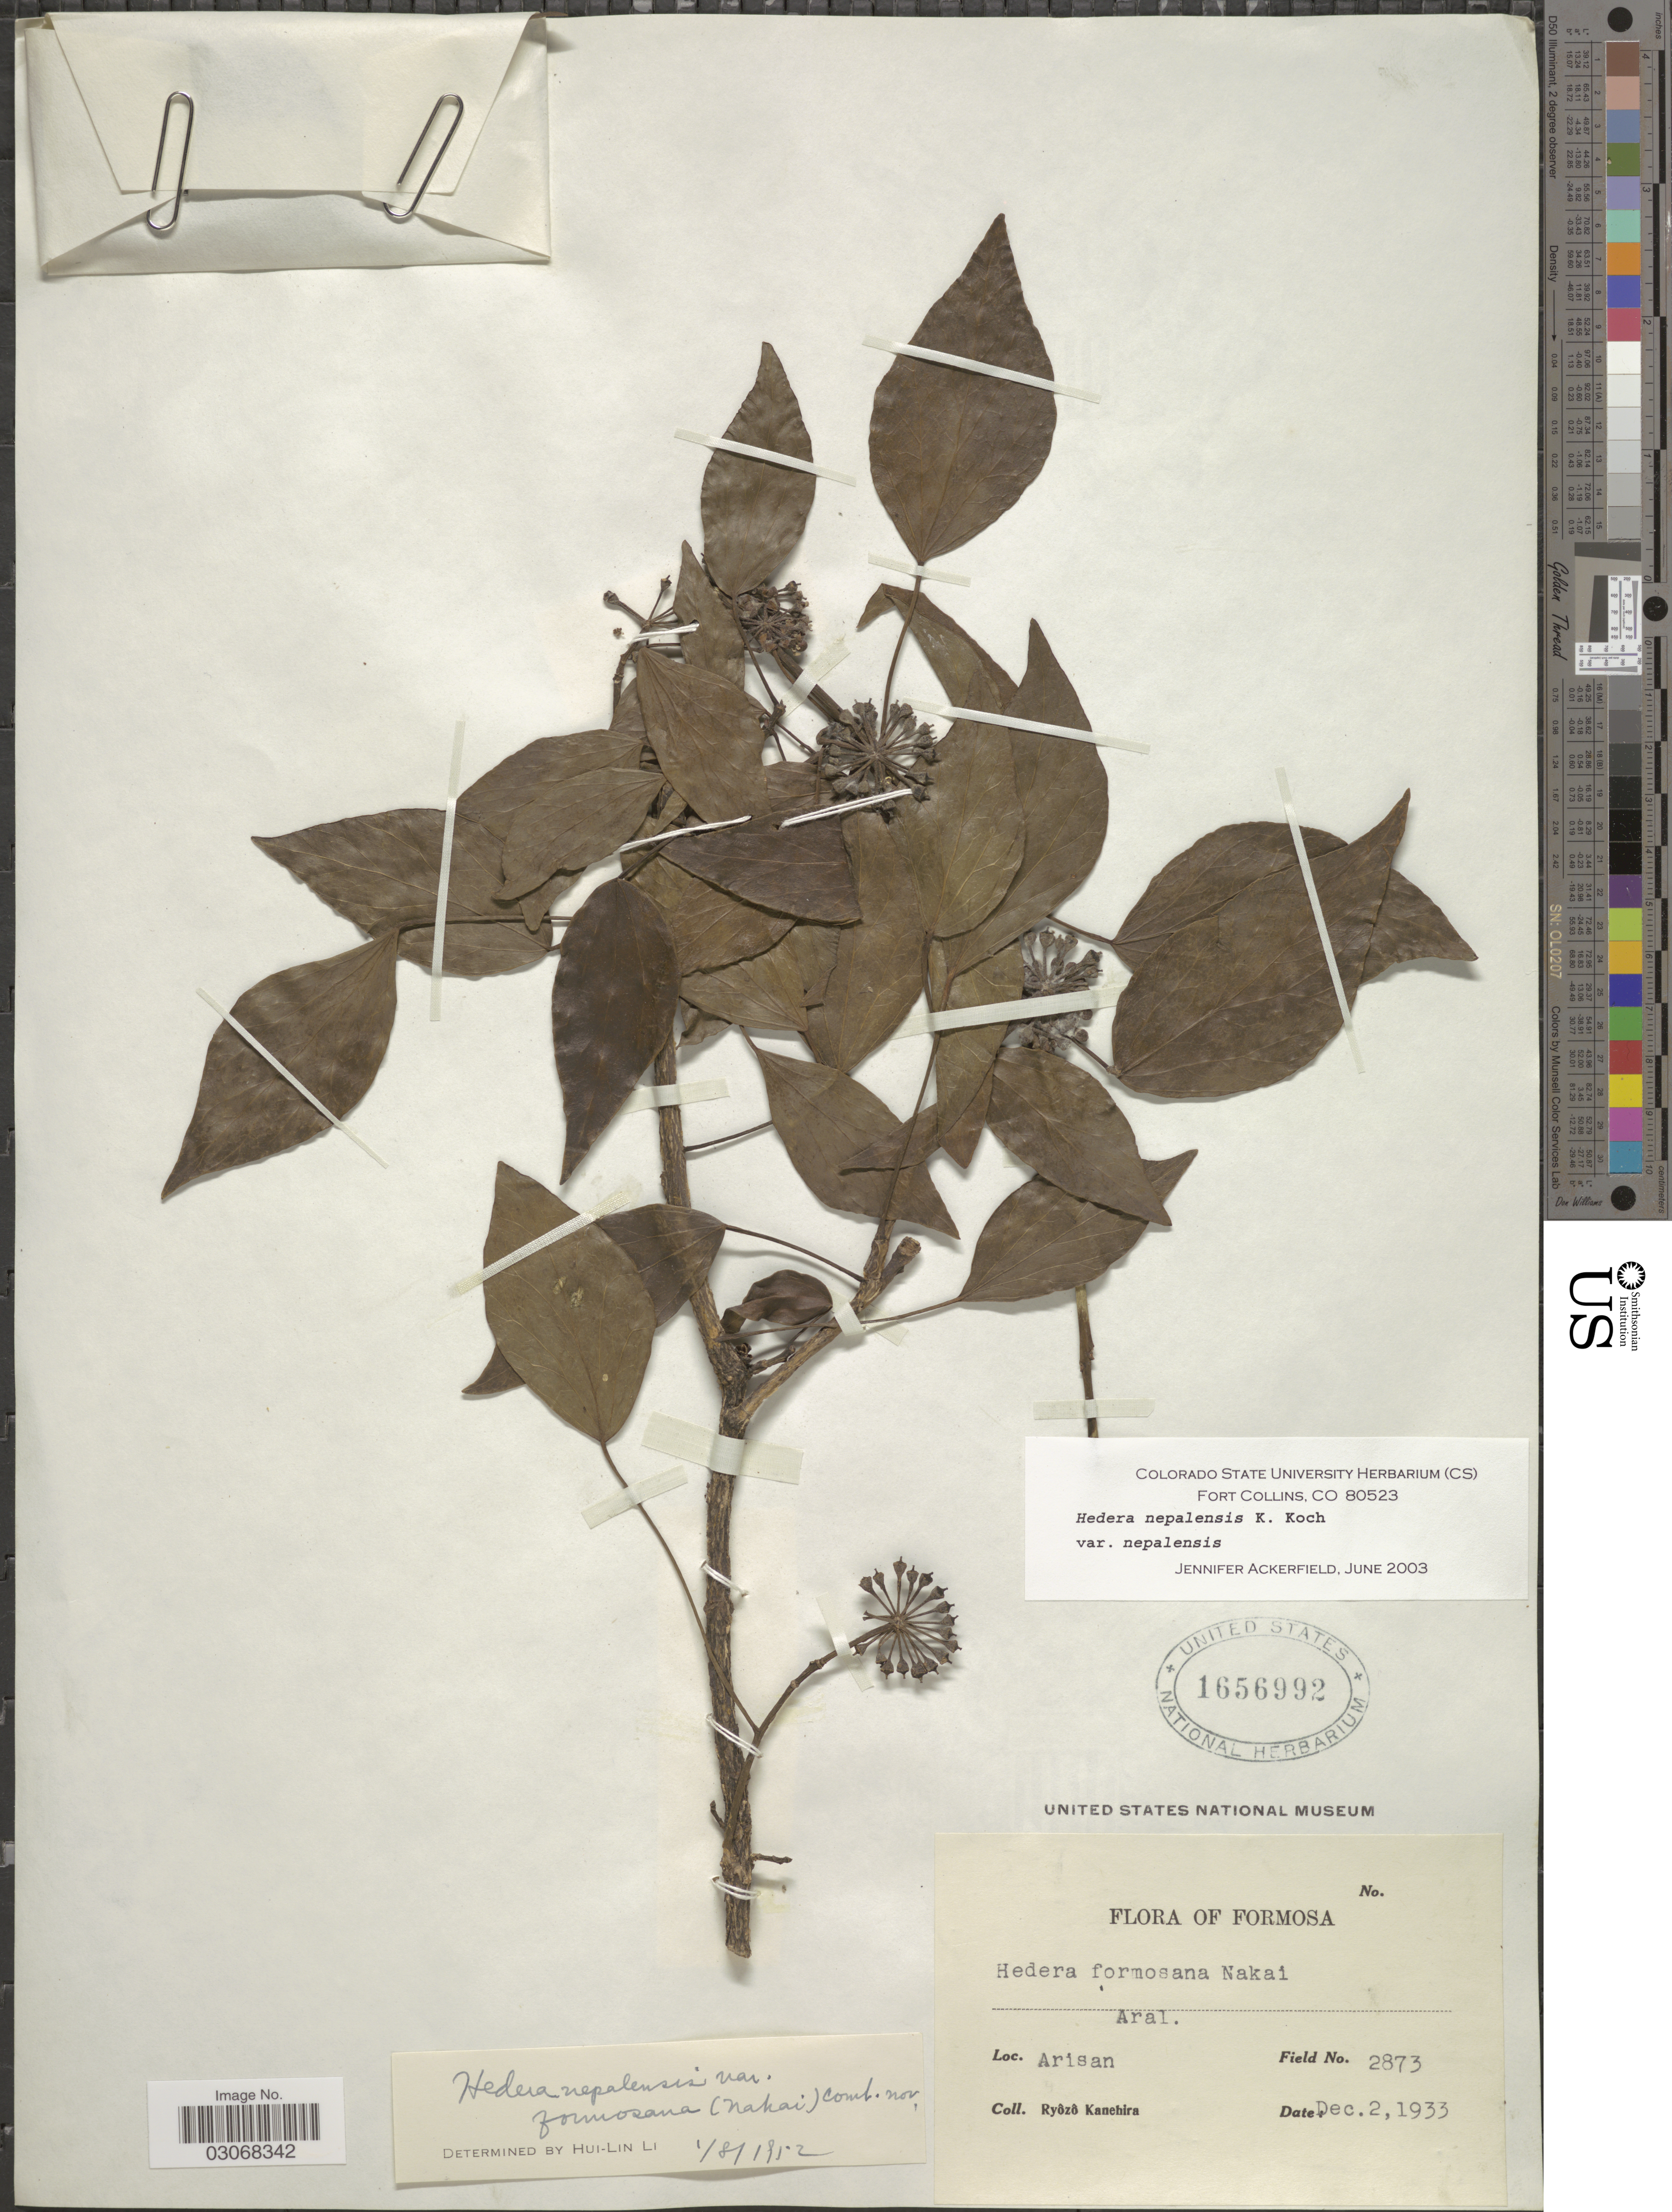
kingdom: Plantae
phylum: Tracheophyta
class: Magnoliopsida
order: Apiales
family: Araliaceae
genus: Hedera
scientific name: Hedera nepalensis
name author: K. Koch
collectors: R. Kanehira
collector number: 2873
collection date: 1933-12-02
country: Taiwan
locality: Formosa, Arisan.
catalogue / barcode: US 1656992